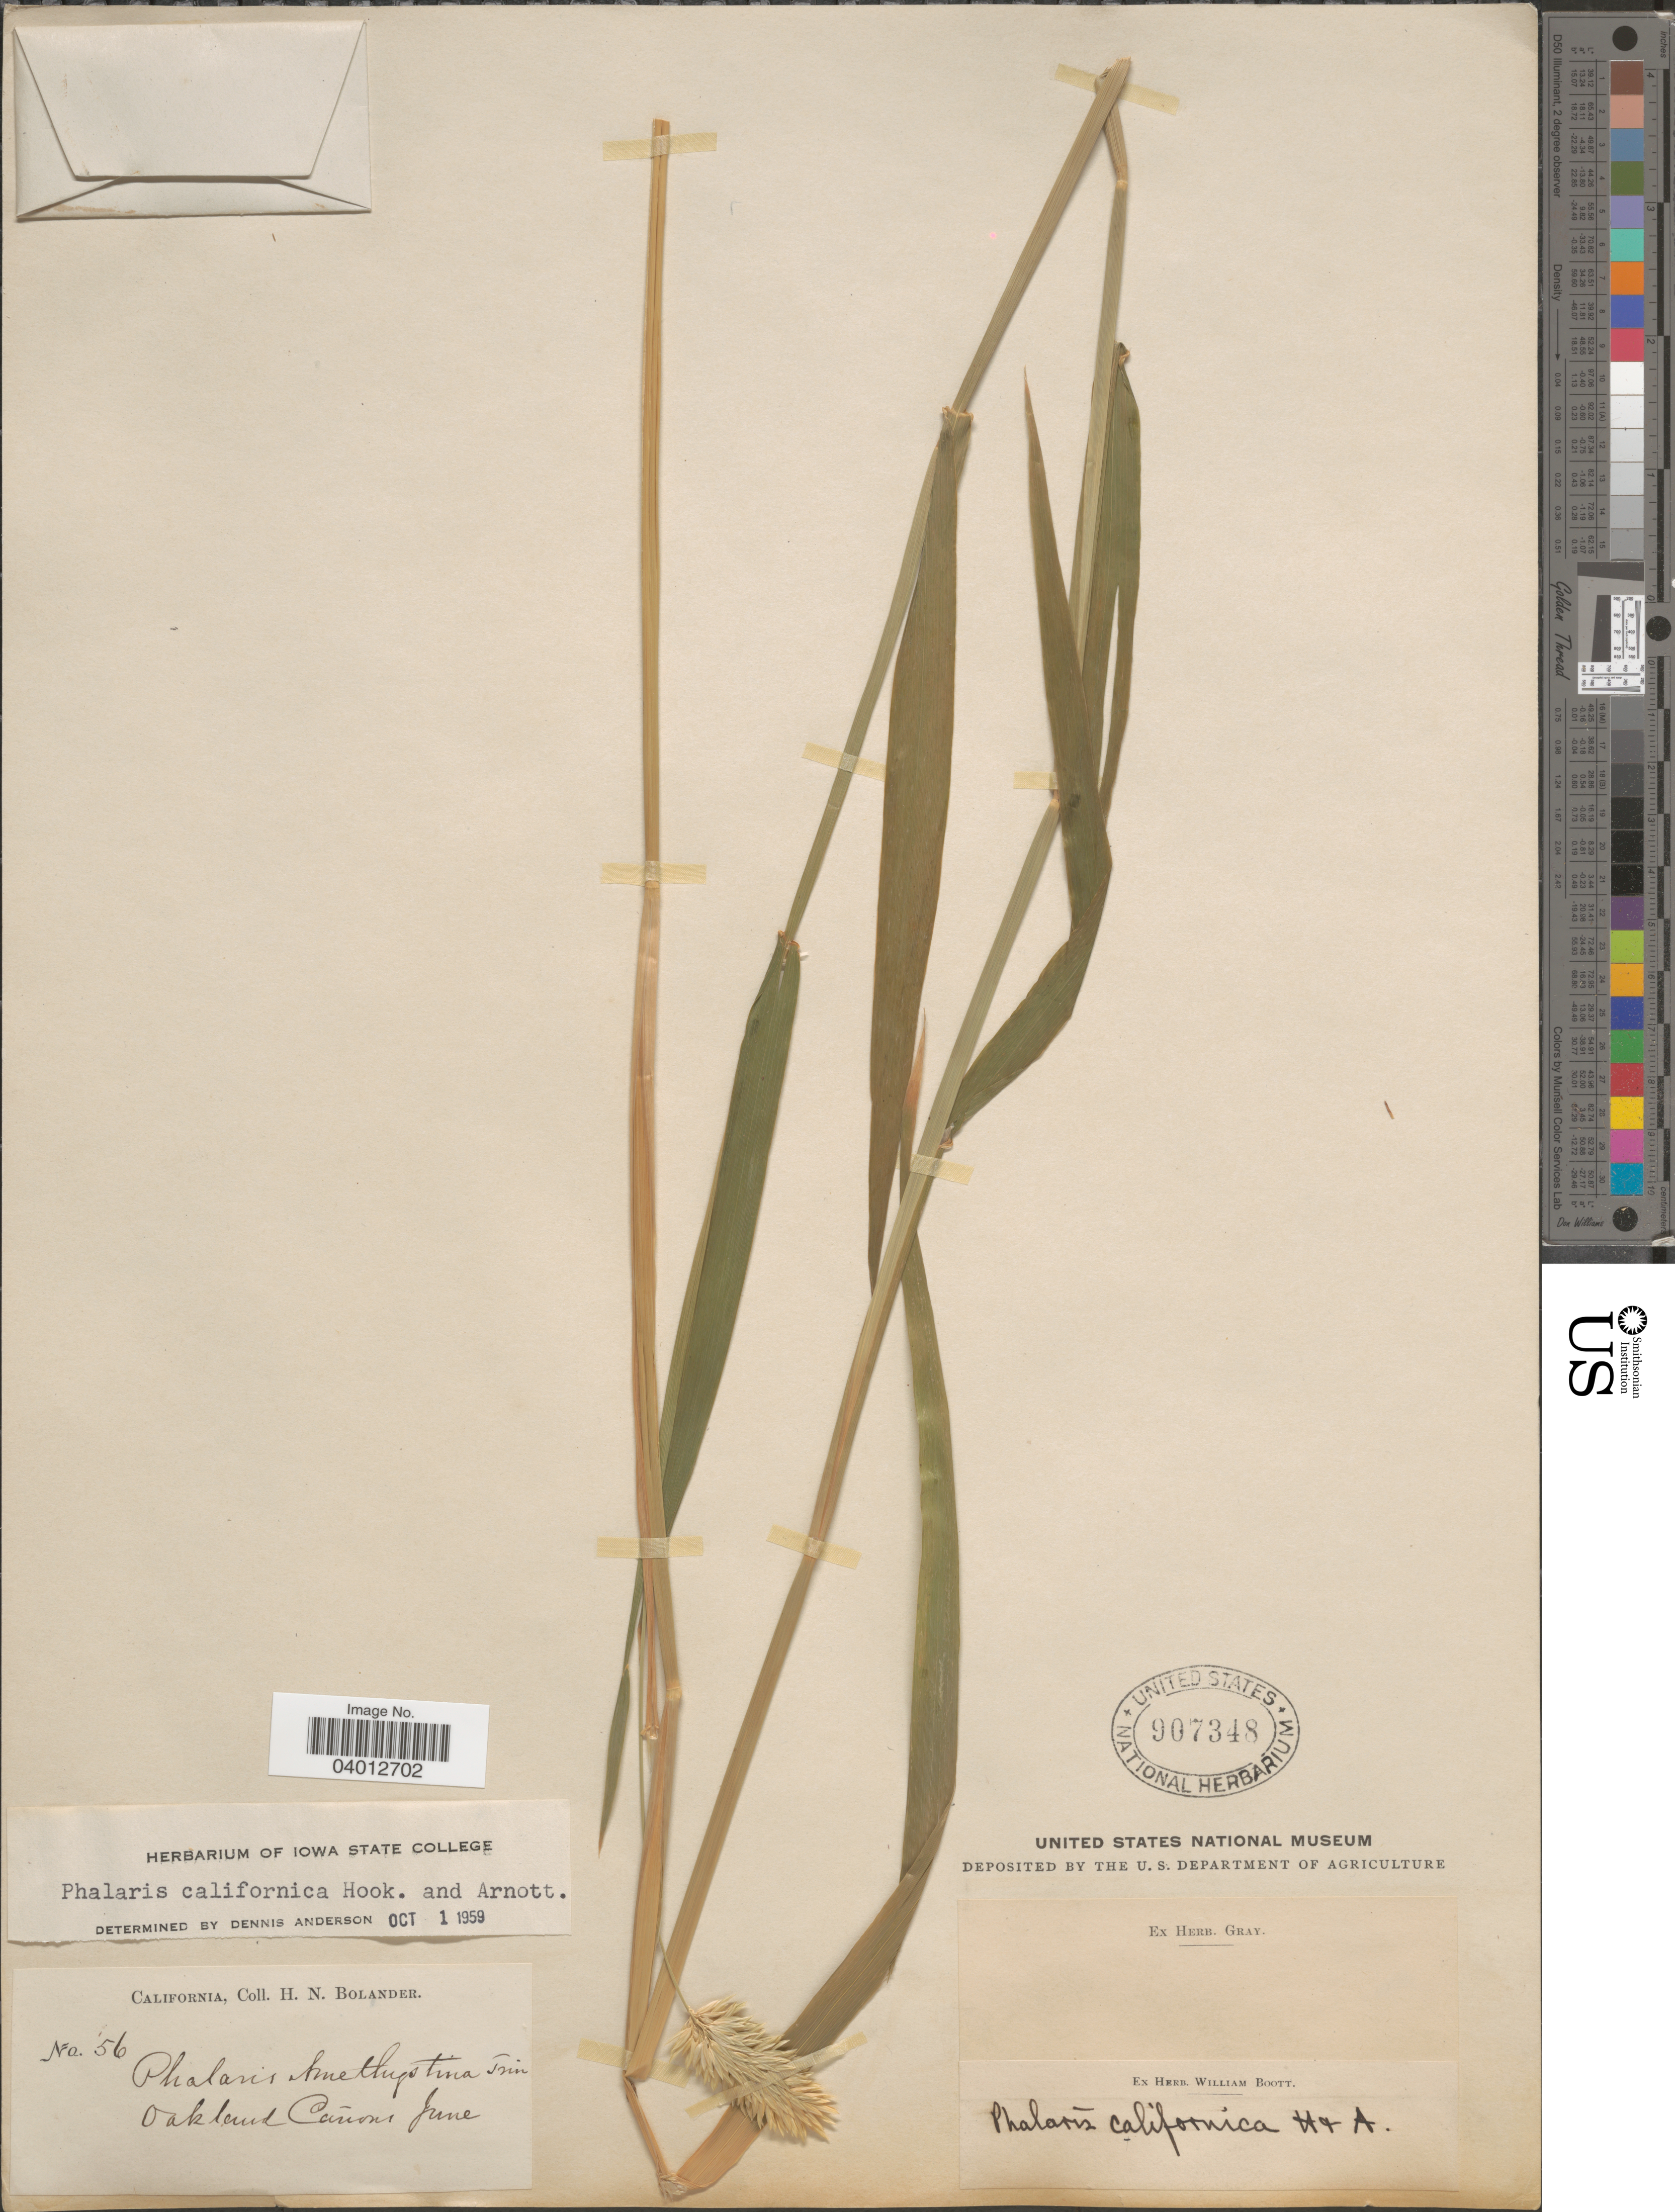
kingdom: Plantae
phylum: Tracheophyta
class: Liliopsida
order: Poales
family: Poaceae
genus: Phalaris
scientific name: Phalaris californica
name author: Hook. & Arn.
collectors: H. Bolander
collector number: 56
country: United States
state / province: California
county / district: Alameda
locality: Oakland Cañon.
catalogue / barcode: US 907348